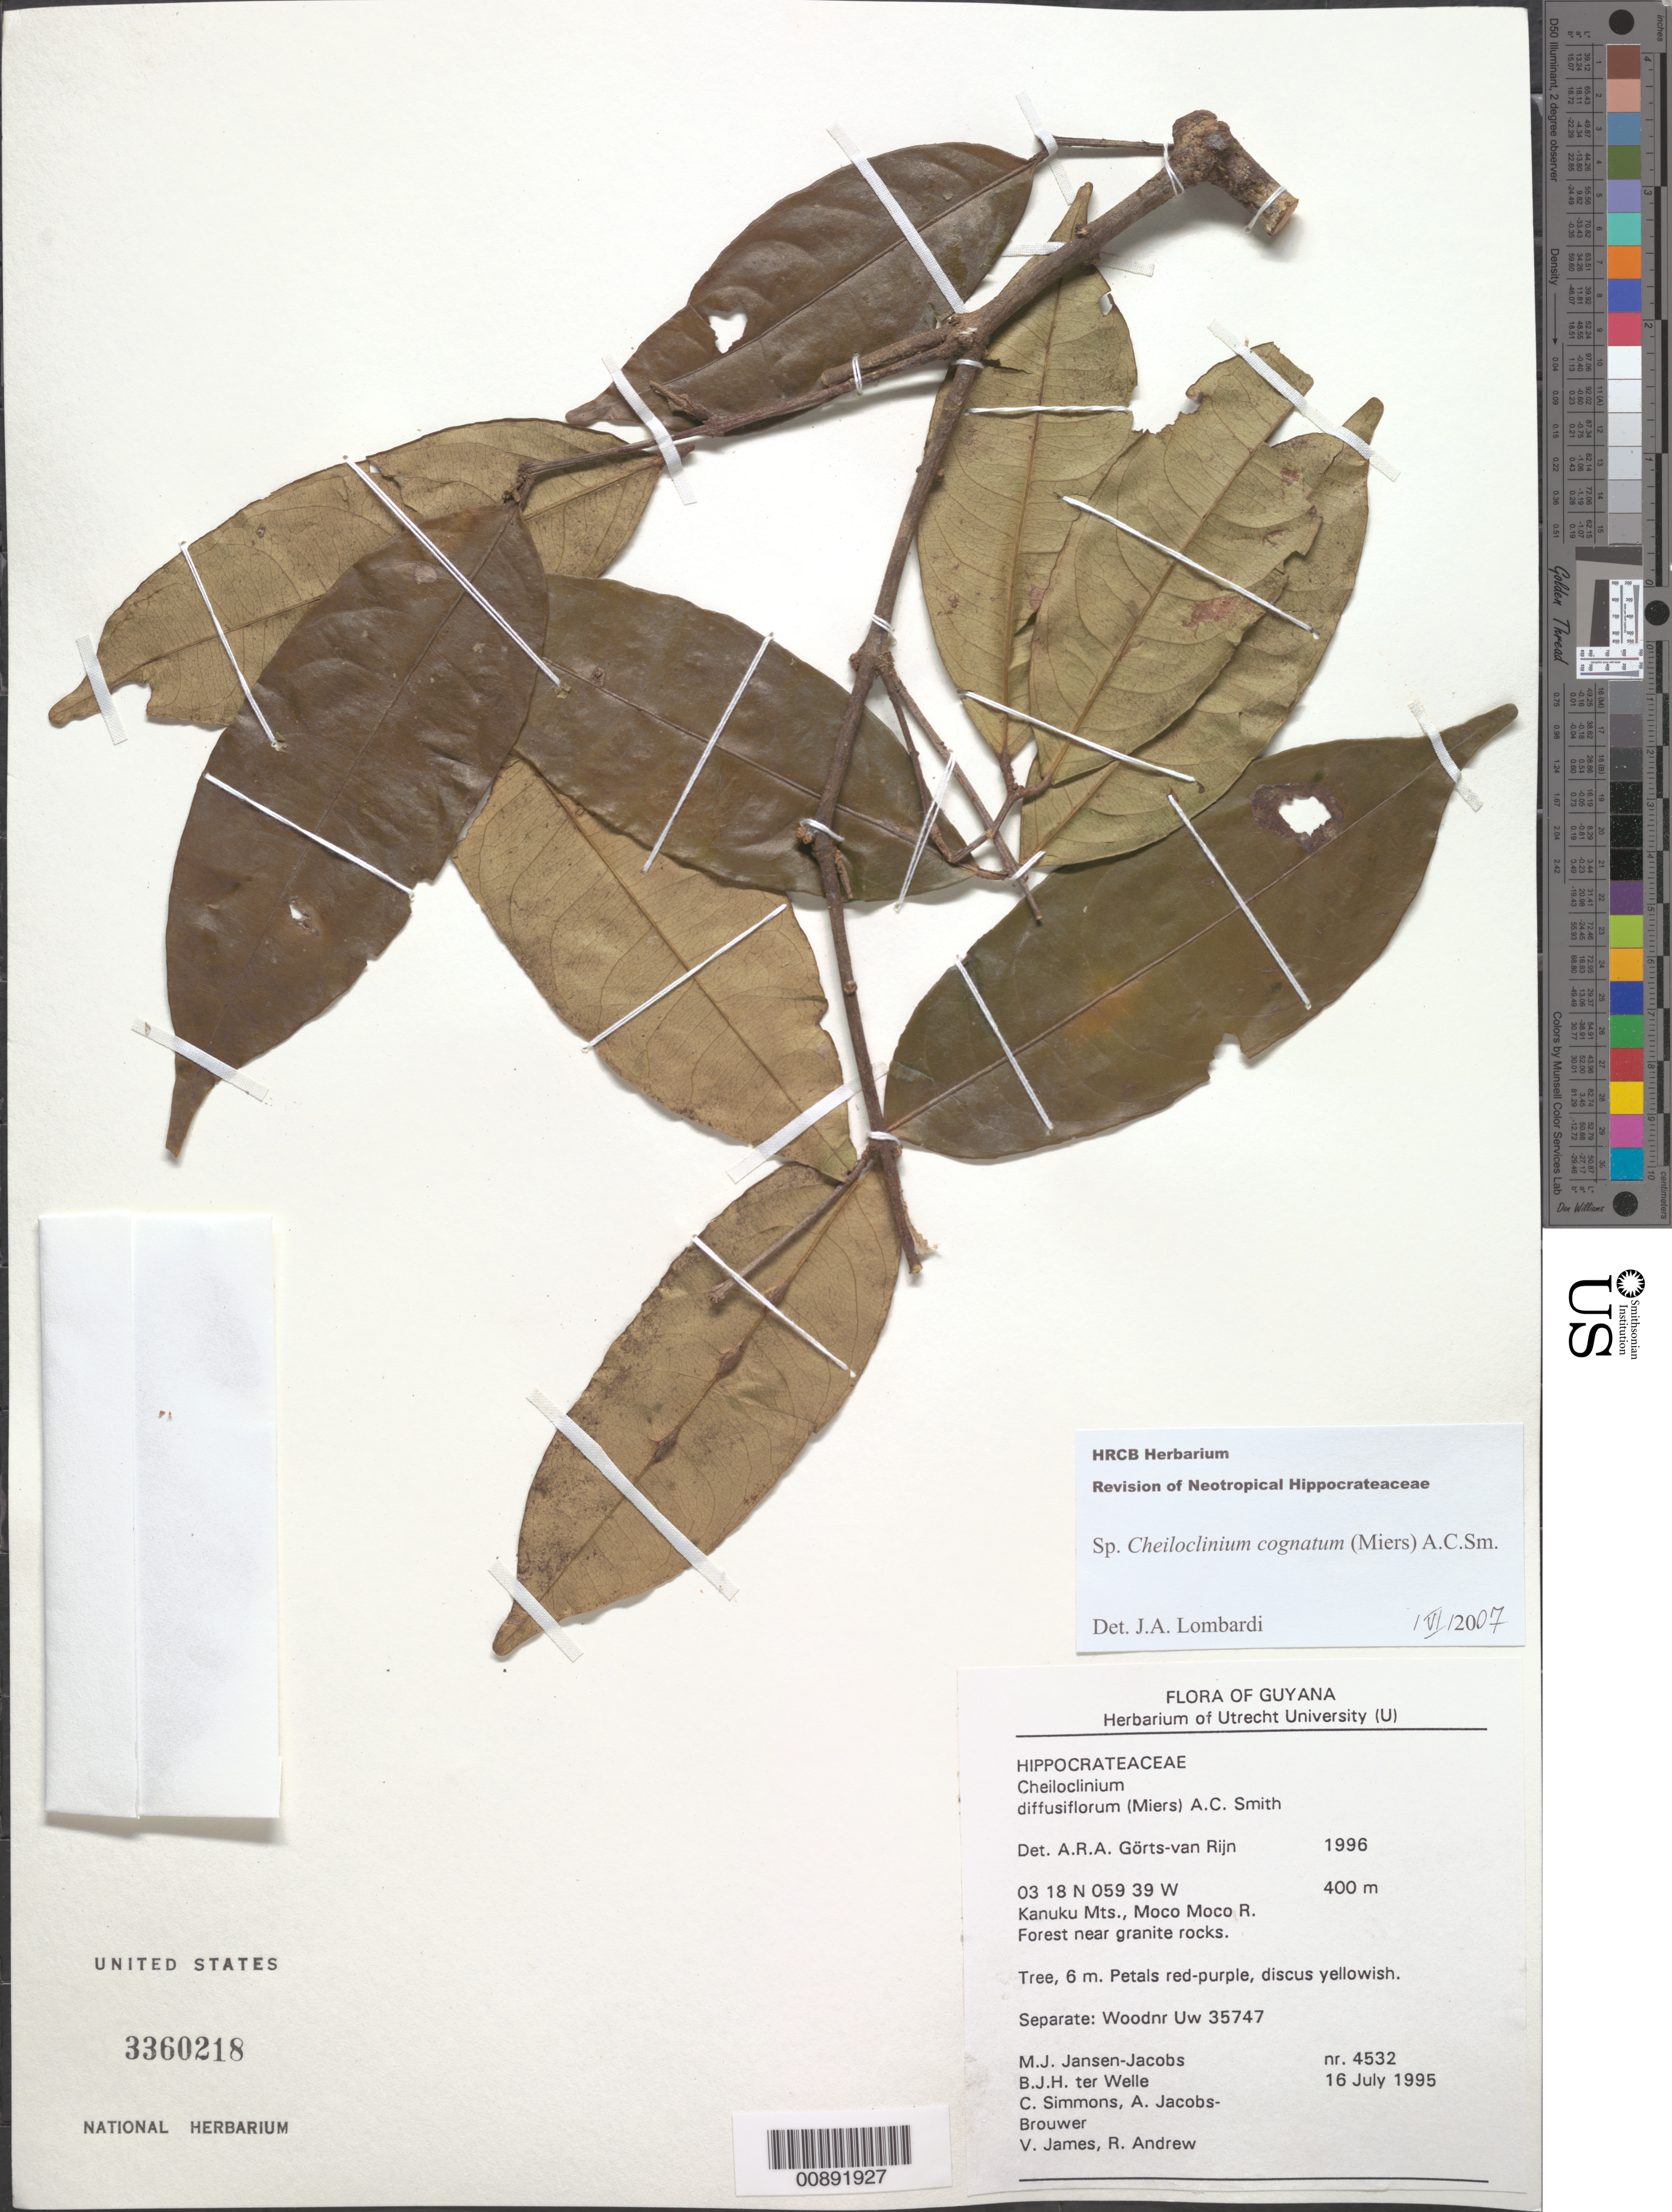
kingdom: Plantae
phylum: Tracheophyta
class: Magnoliopsida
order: Celastrales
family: Celastraceae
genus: Cheiloclinium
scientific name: Cheiloclinium cognatum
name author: (Miers) A.C. Sm.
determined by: Lombardi, Julio A.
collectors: M. J. Jansen-Jacobs, B. Welle, C. Simmons, A. Jacobs-Brouwer, V. James & R. Andrew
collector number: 4532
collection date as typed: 16-Jul-95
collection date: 1995-07-16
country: Guyana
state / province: U. Takutu-U. Essequibo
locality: Moco Moco River, Kanuku Mts.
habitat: Forest near granite rocks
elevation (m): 400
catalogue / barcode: US 3360218